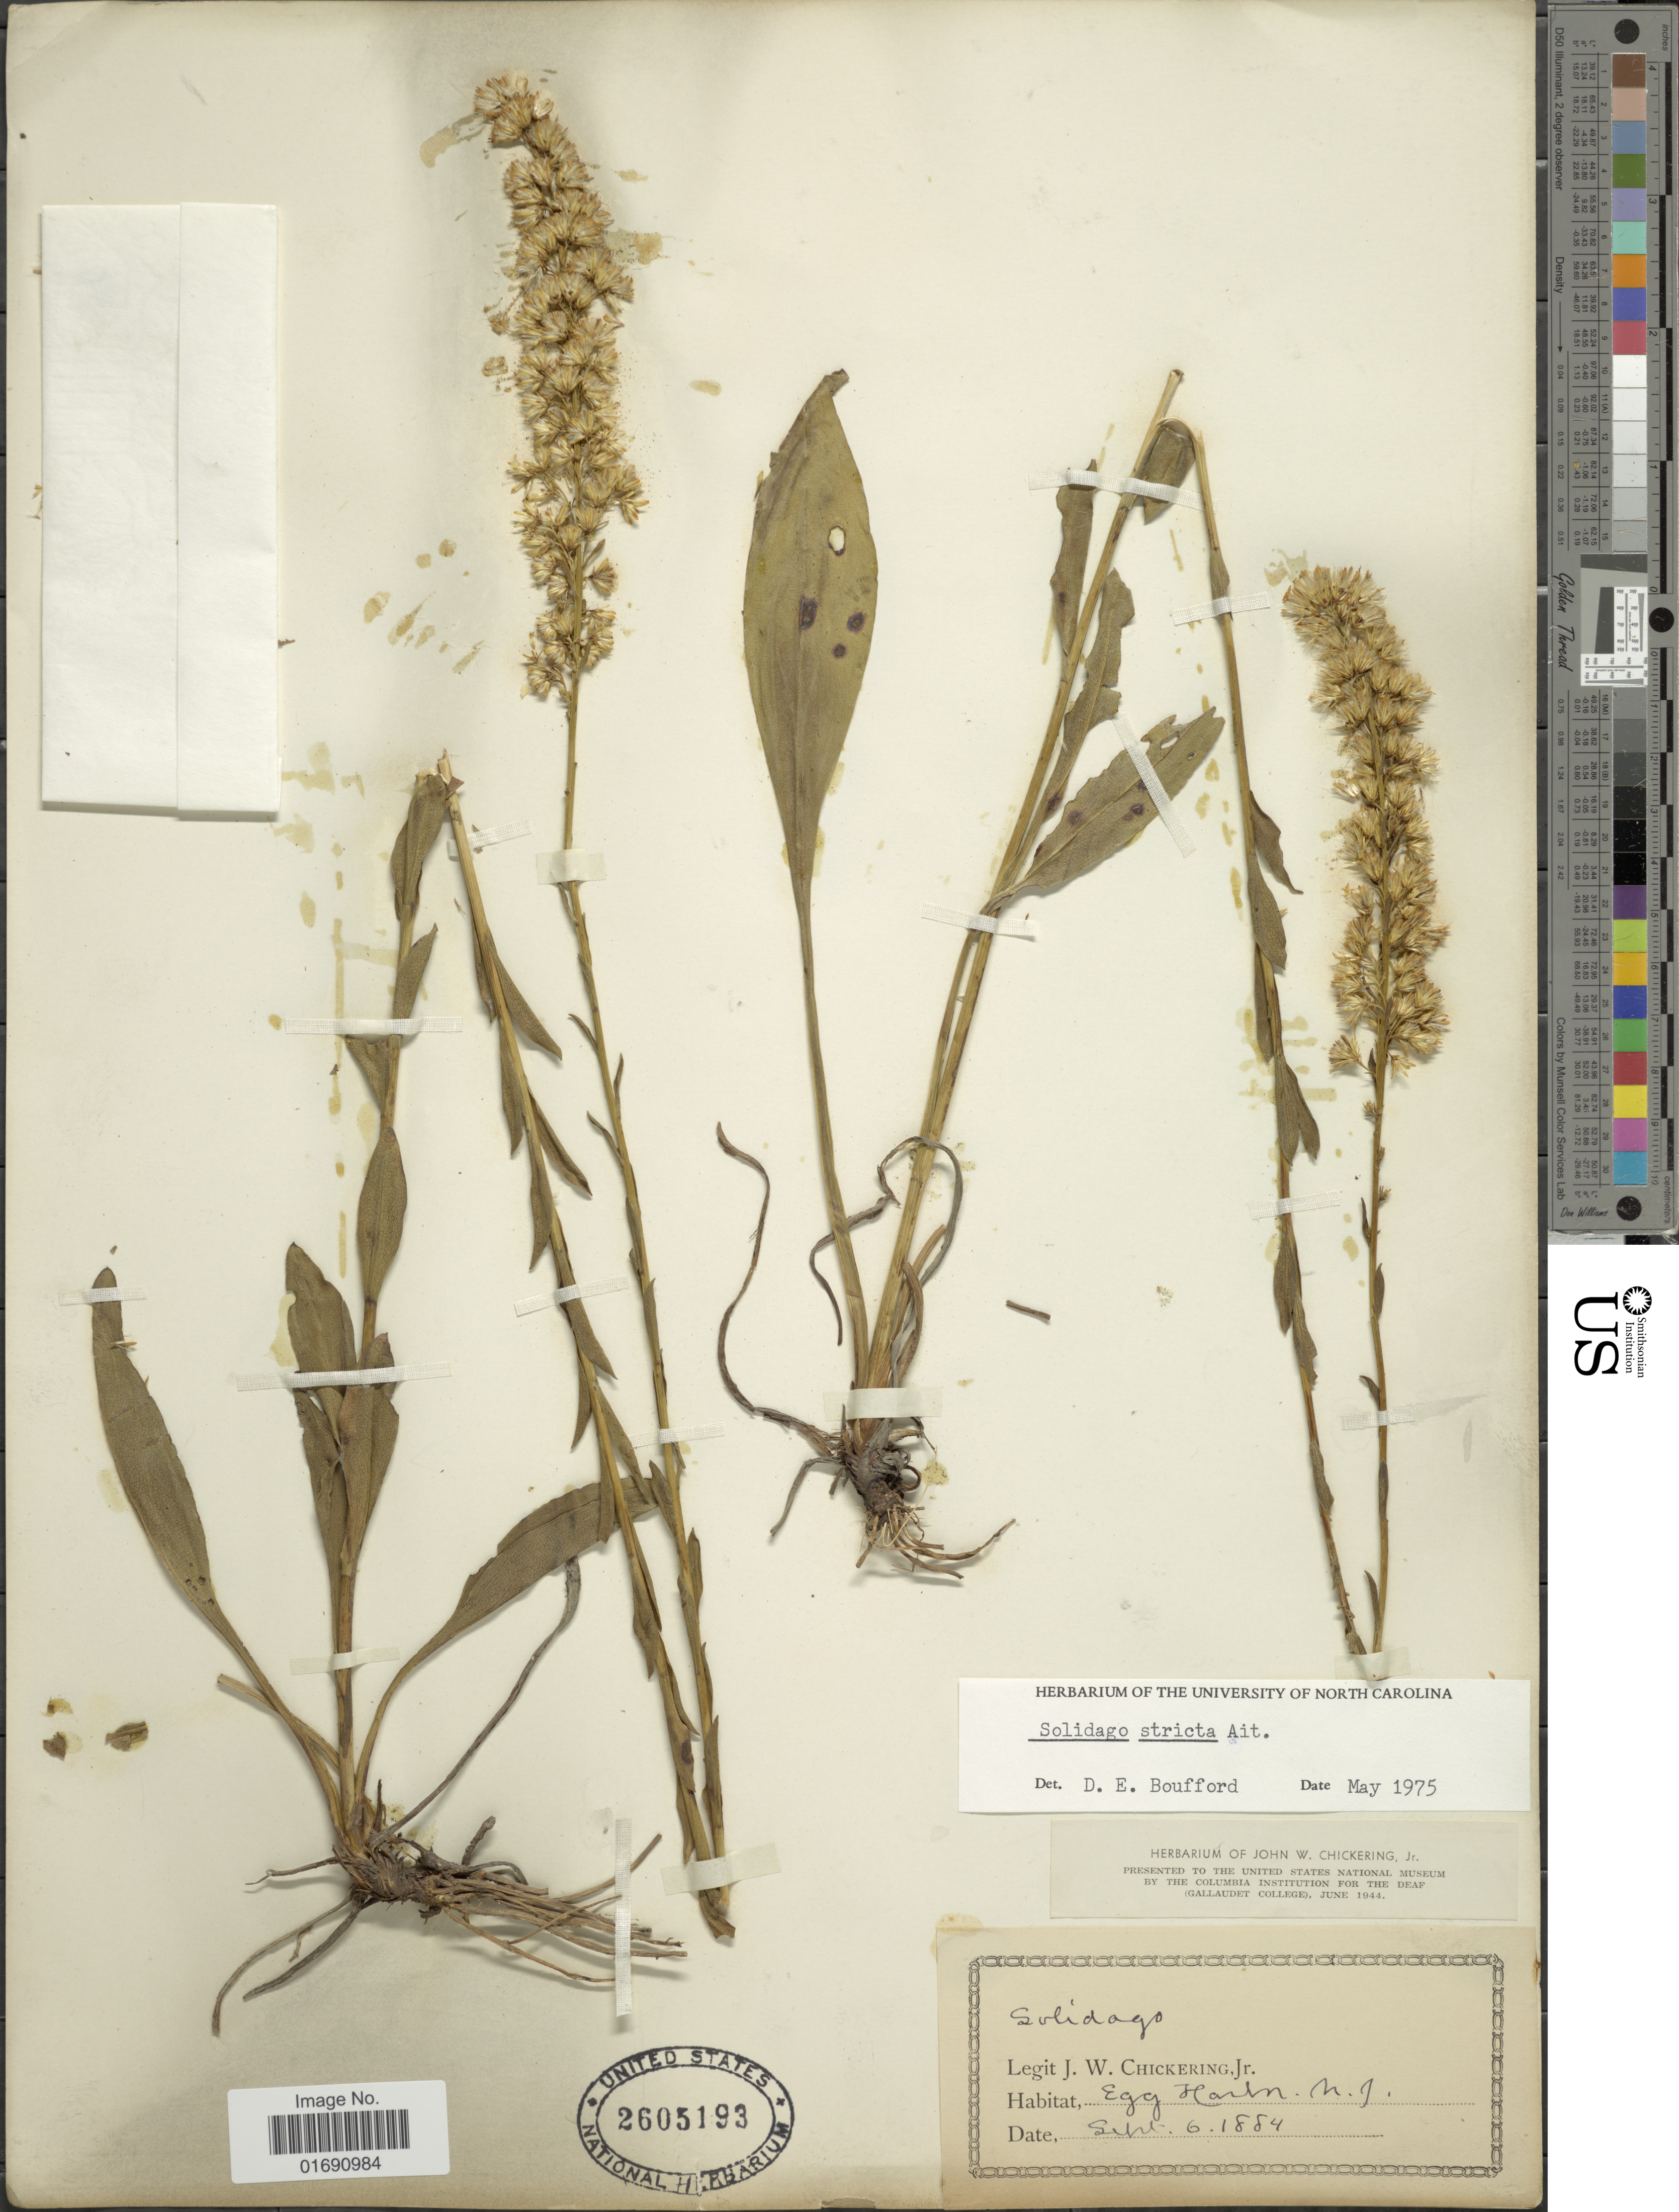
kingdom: Plantae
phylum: Tracheophyta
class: Magnoliopsida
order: Asterales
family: Asteraceae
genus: Solidago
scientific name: Solidago stricta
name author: Aiton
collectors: J. W. Chickering Jr.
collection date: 1884-09-06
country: United States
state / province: New Jersey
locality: Egg Harbor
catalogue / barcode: US 2605193